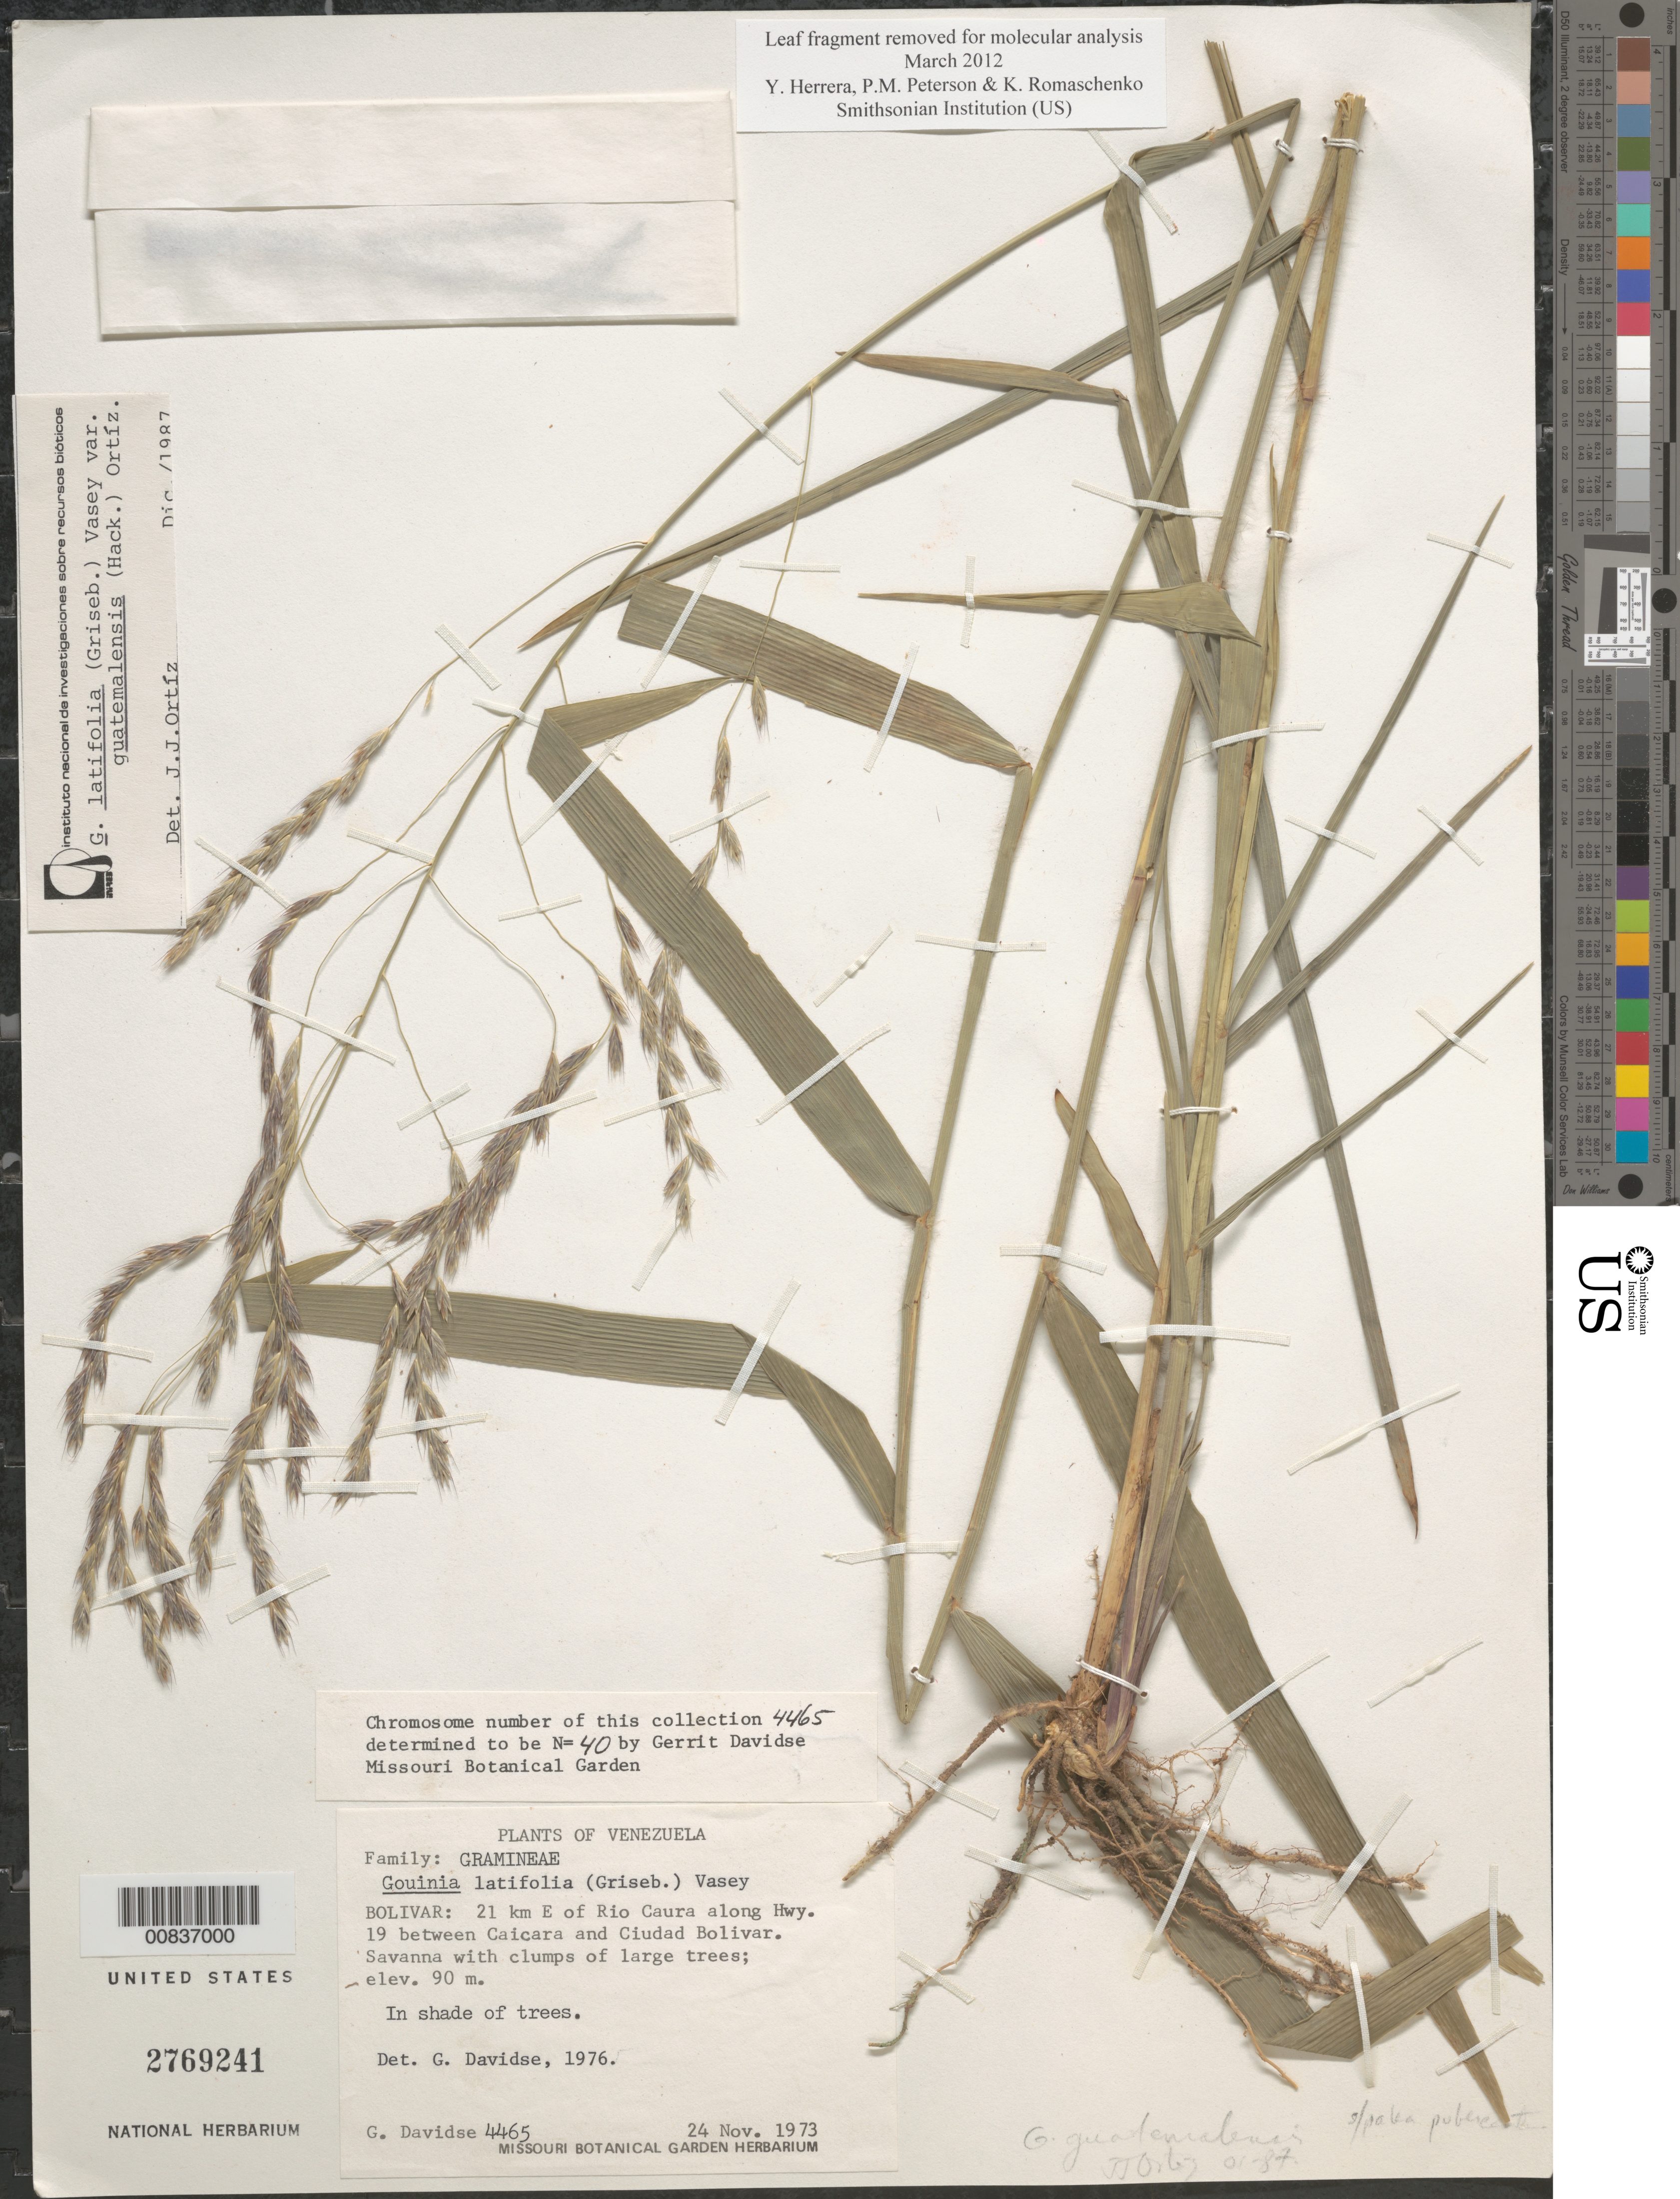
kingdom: Plantae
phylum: Tracheophyta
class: Liliopsida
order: Poales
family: Poaceae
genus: Gouinia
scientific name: Gouinia latifolia var. guatemalensis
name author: (Griseb.) Vasey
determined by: Ortiz, J. J.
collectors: G. Davidse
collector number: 4465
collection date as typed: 24-Nov-73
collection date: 1973-11-24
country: Venezuela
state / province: Bolívar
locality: Caicara to Ciudad Bolívar, 21 km E of Río Caura along Hwy 19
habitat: Savanna with clumps of large trees, in shade of trees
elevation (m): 90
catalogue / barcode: US 2769241